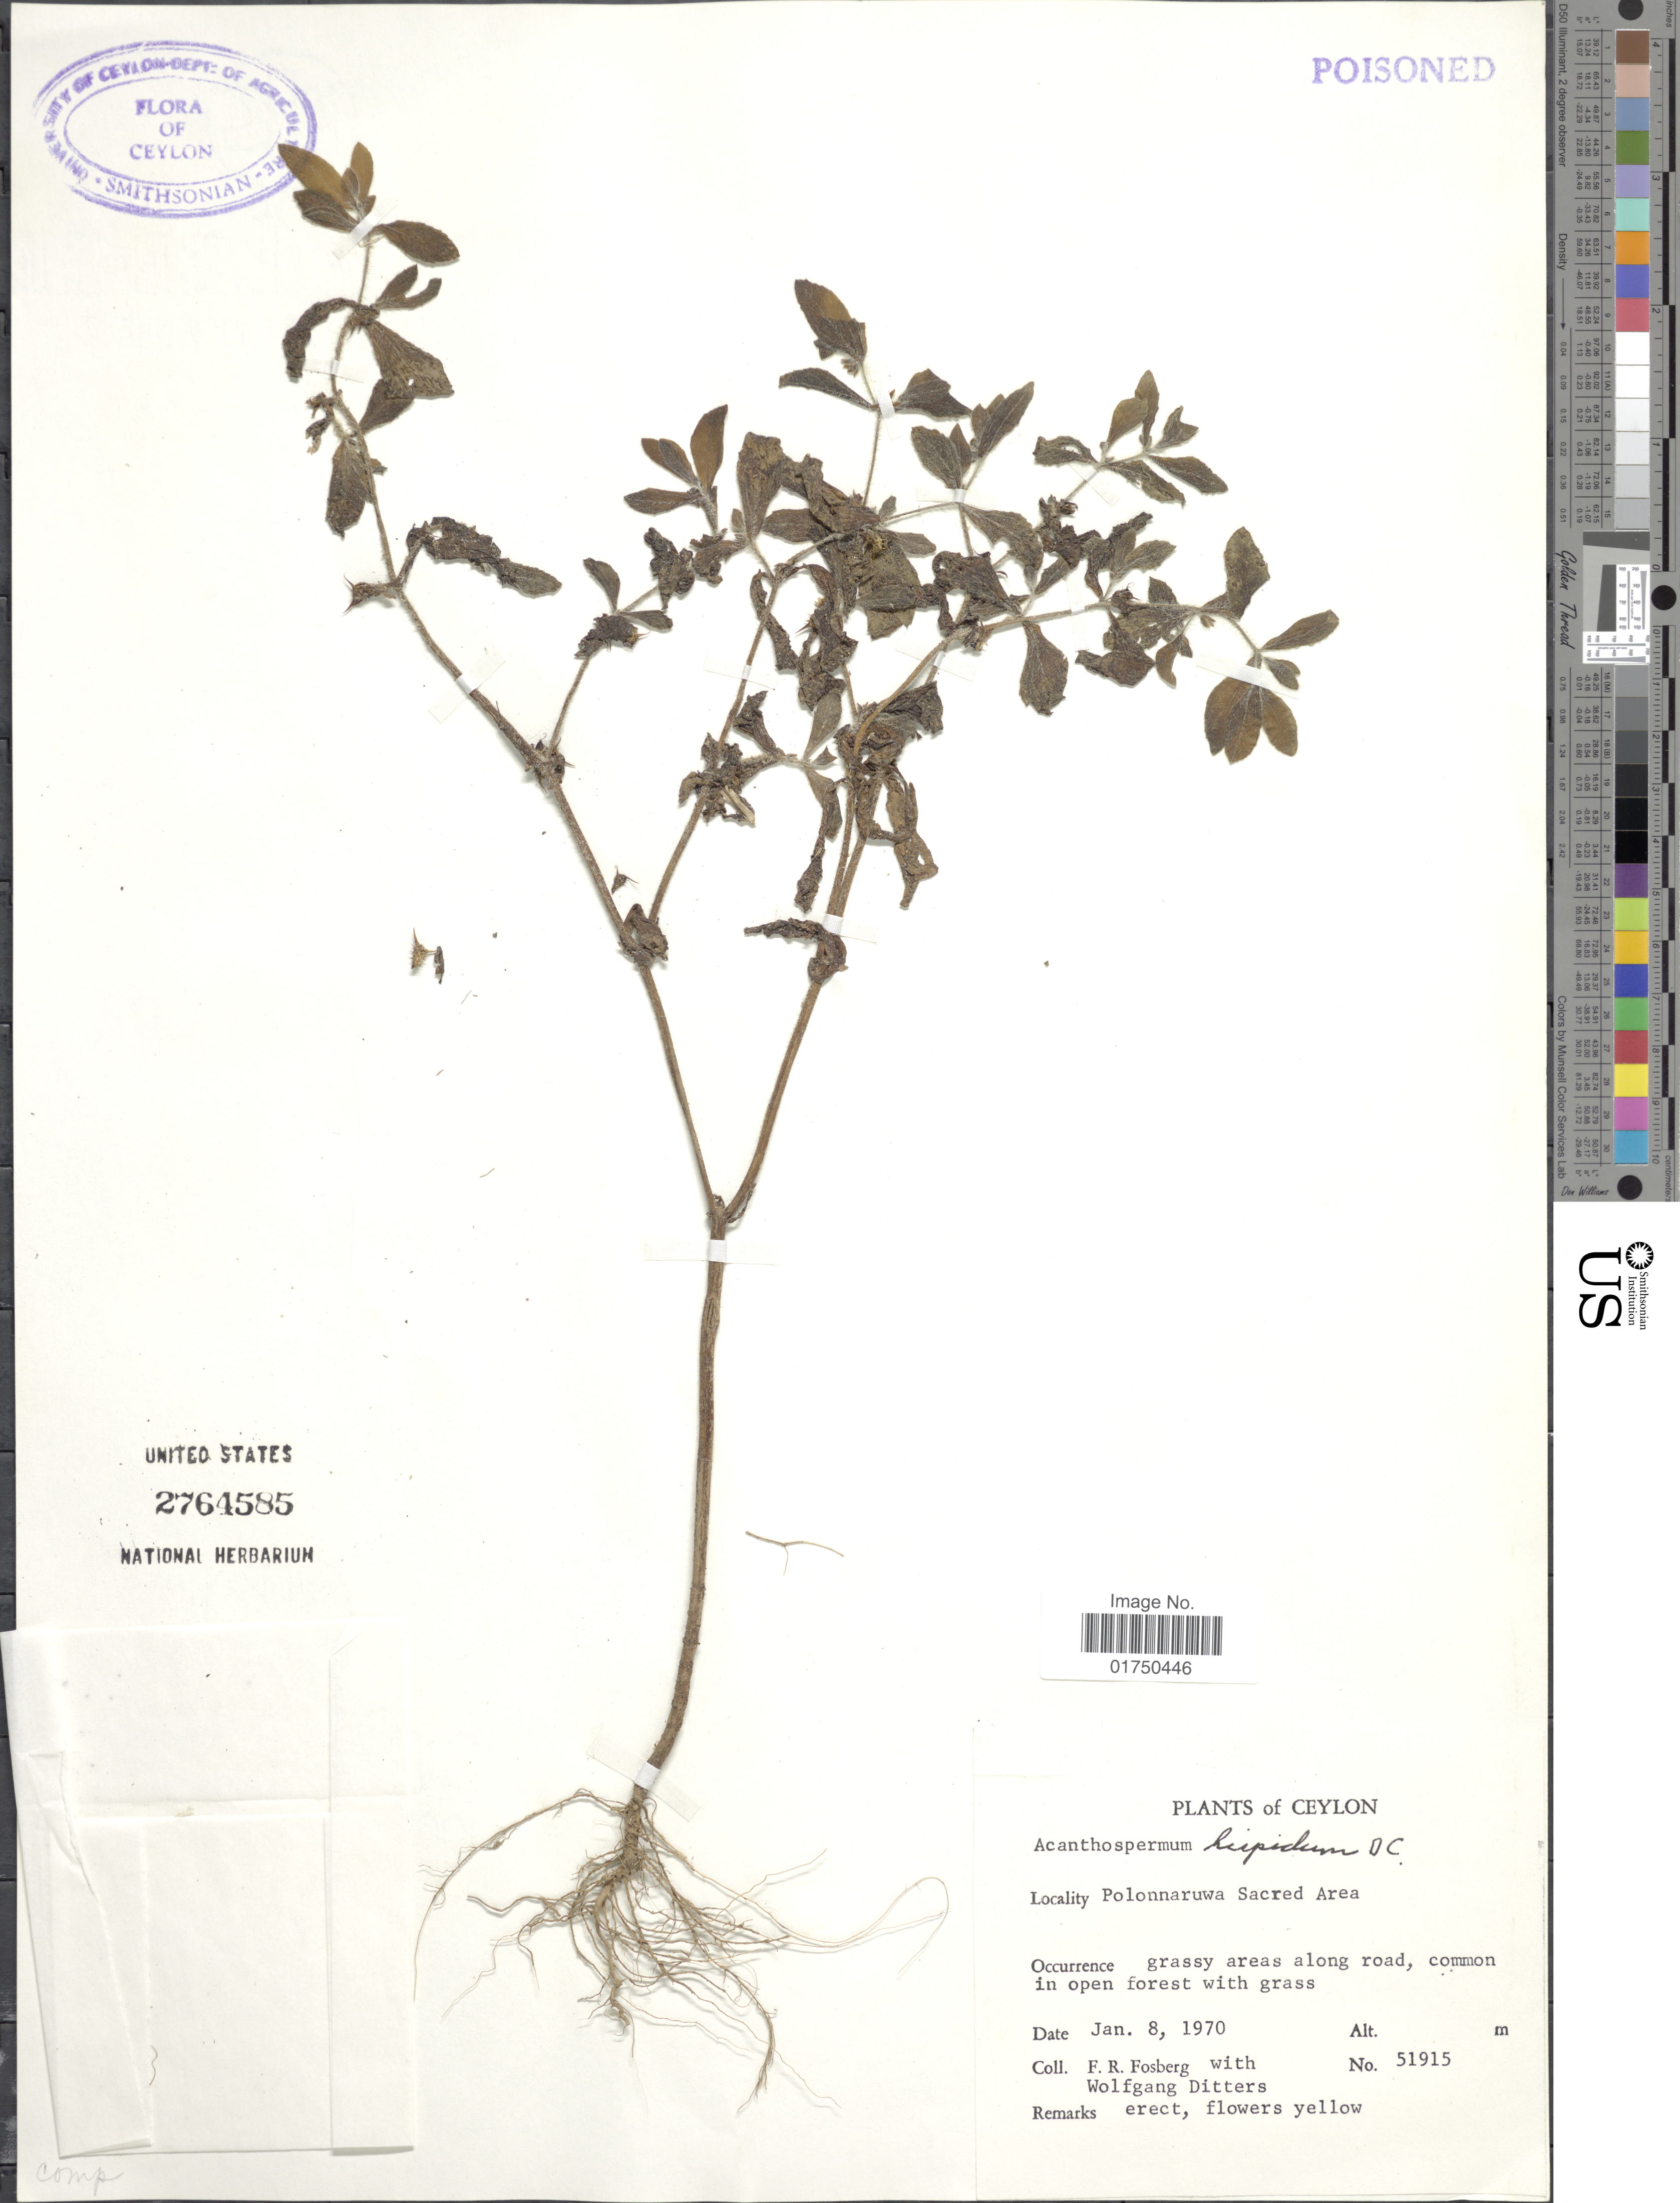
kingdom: Plantae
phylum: Tracheophyta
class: Magnoliopsida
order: Asterales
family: Asteraceae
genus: Acanthospermum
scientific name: Acanthospermum hispidum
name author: DC.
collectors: F. R. Fosberg & W. Ditters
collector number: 51915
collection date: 1970-01-08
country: Sri Lanka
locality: Ceylon. Polonnaruwa Sacred Area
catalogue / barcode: US 2764585